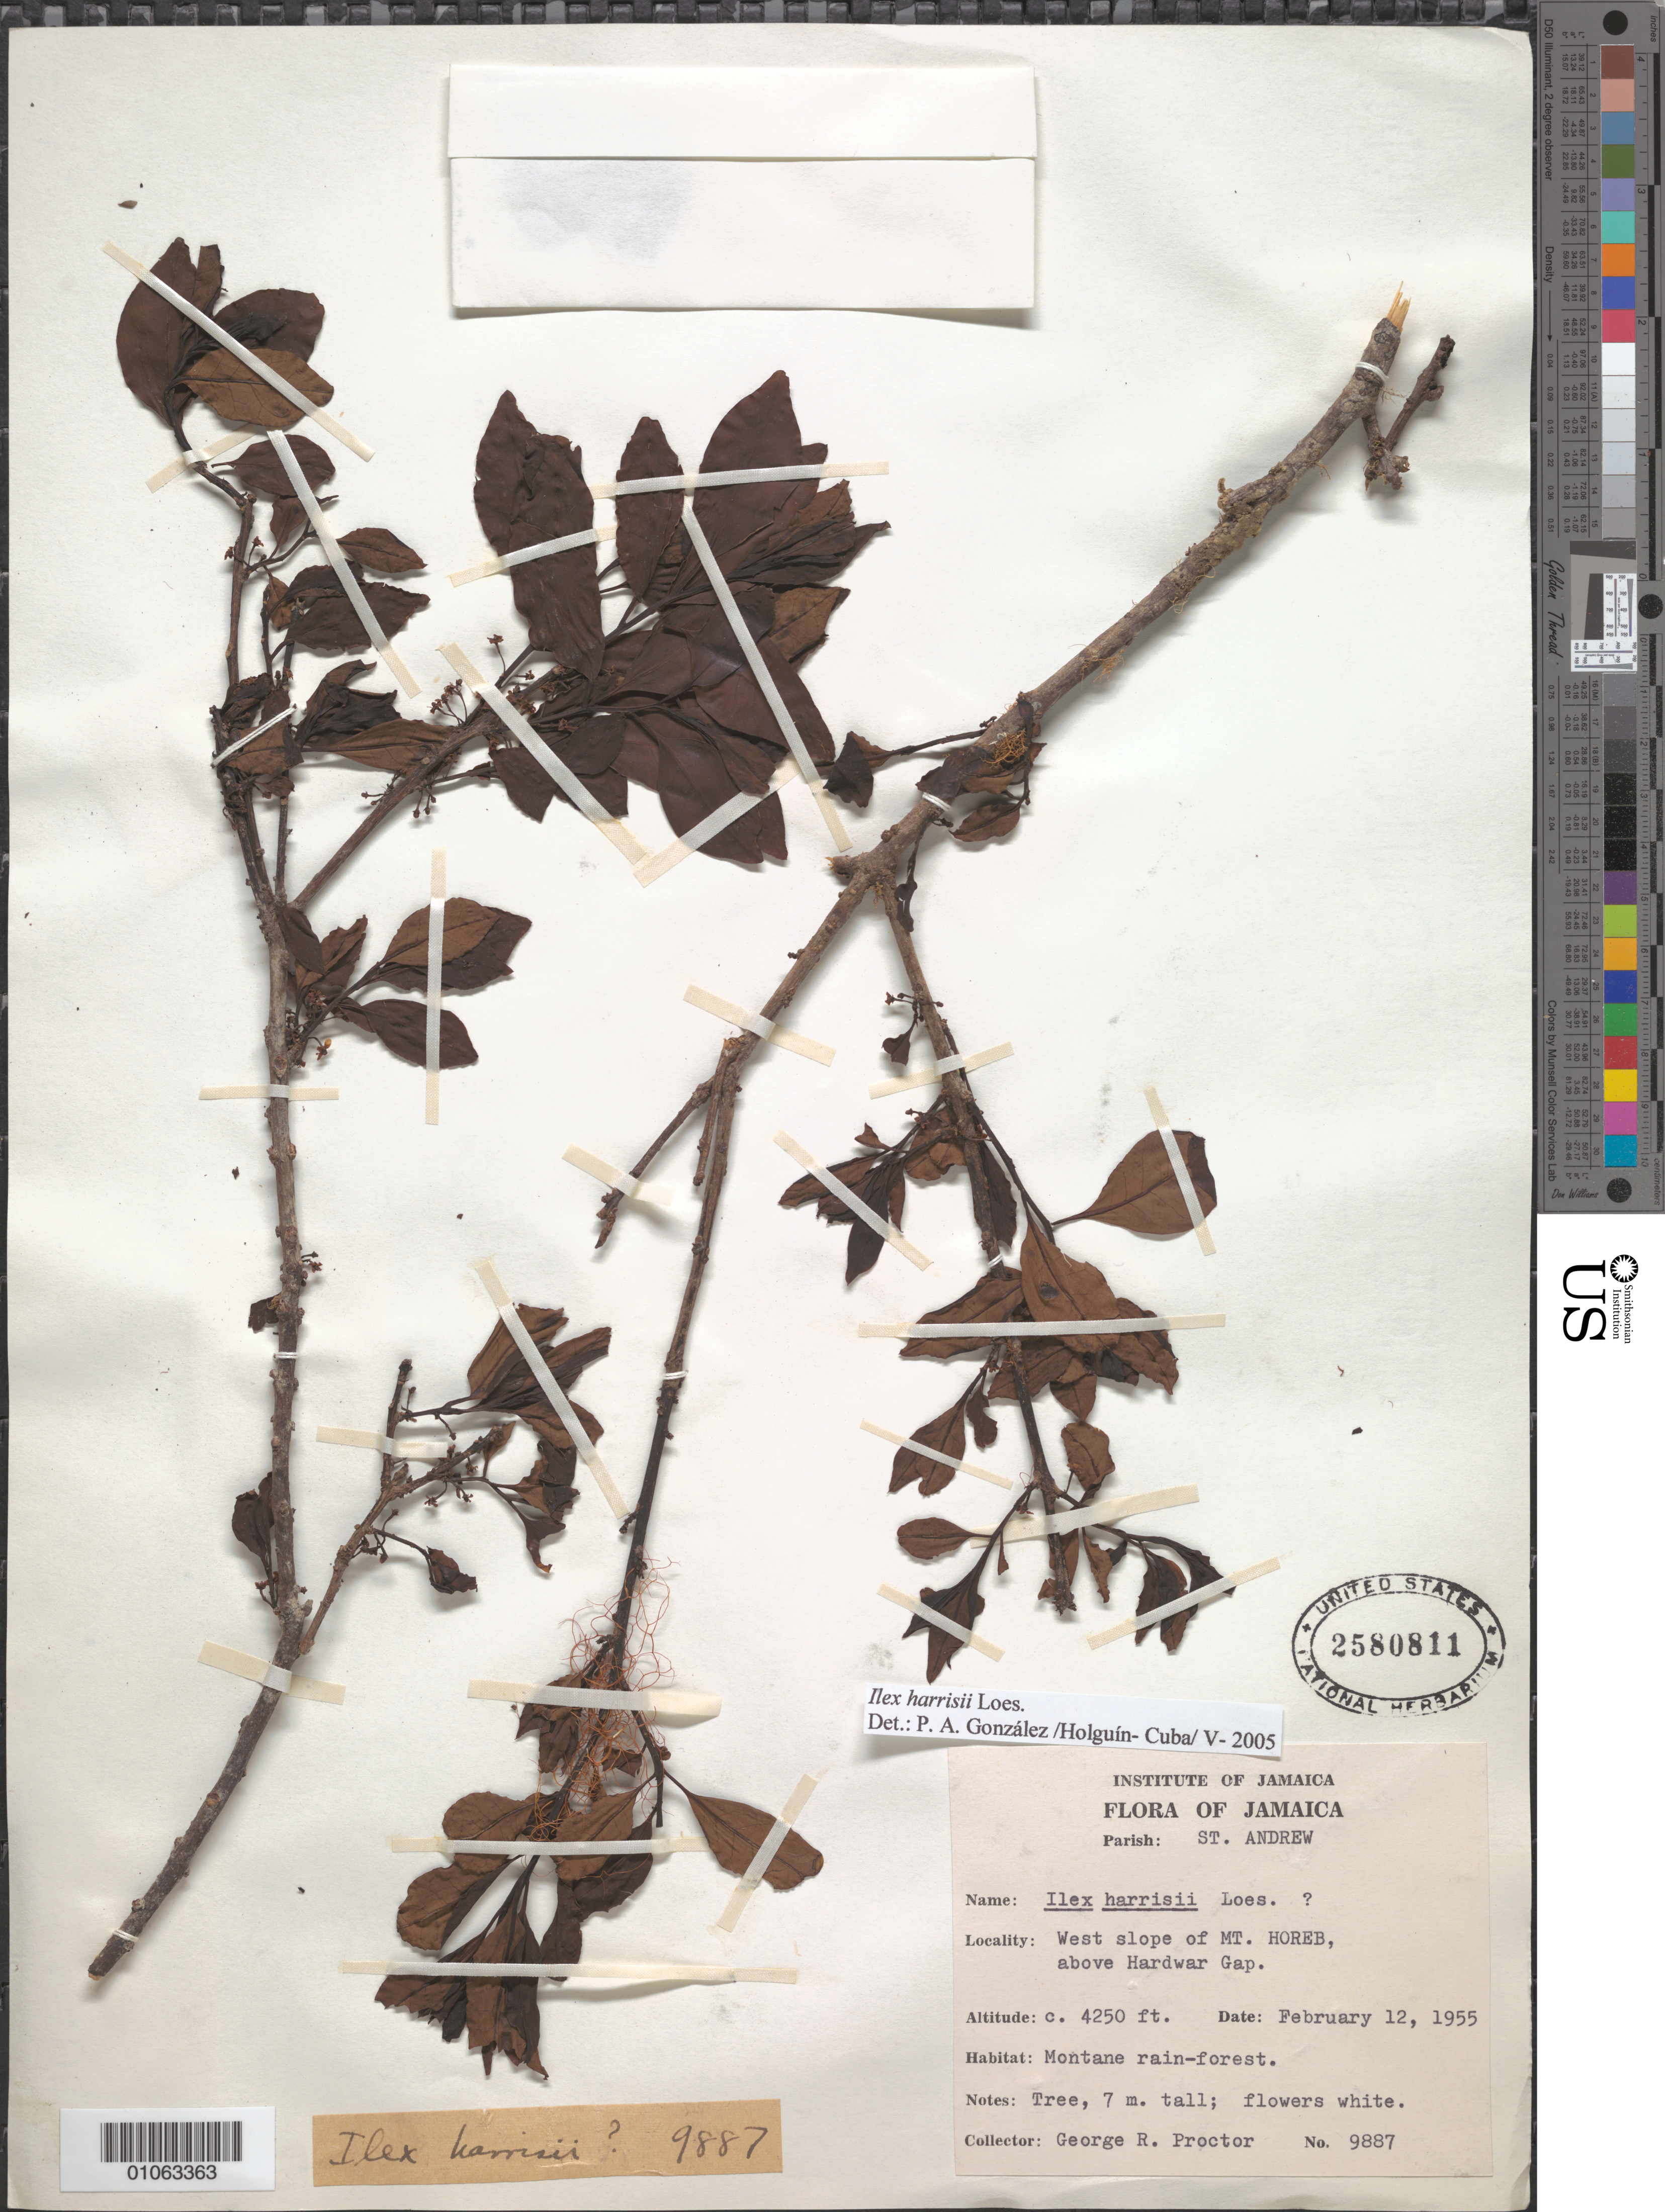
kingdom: Plantae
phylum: Tracheophyta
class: Magnoliopsida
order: Aquifoliales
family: Aquifoliaceae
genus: Ilex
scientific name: Ilex harrisii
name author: Loes.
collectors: G. R. Proctor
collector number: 9887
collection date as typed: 12 Feb 1955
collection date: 1955-02-12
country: Jamaica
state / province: Saint Andrew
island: Jamaica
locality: West slope of Mt. Horeb, above hardwar Gap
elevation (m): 1295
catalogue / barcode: US 2580811